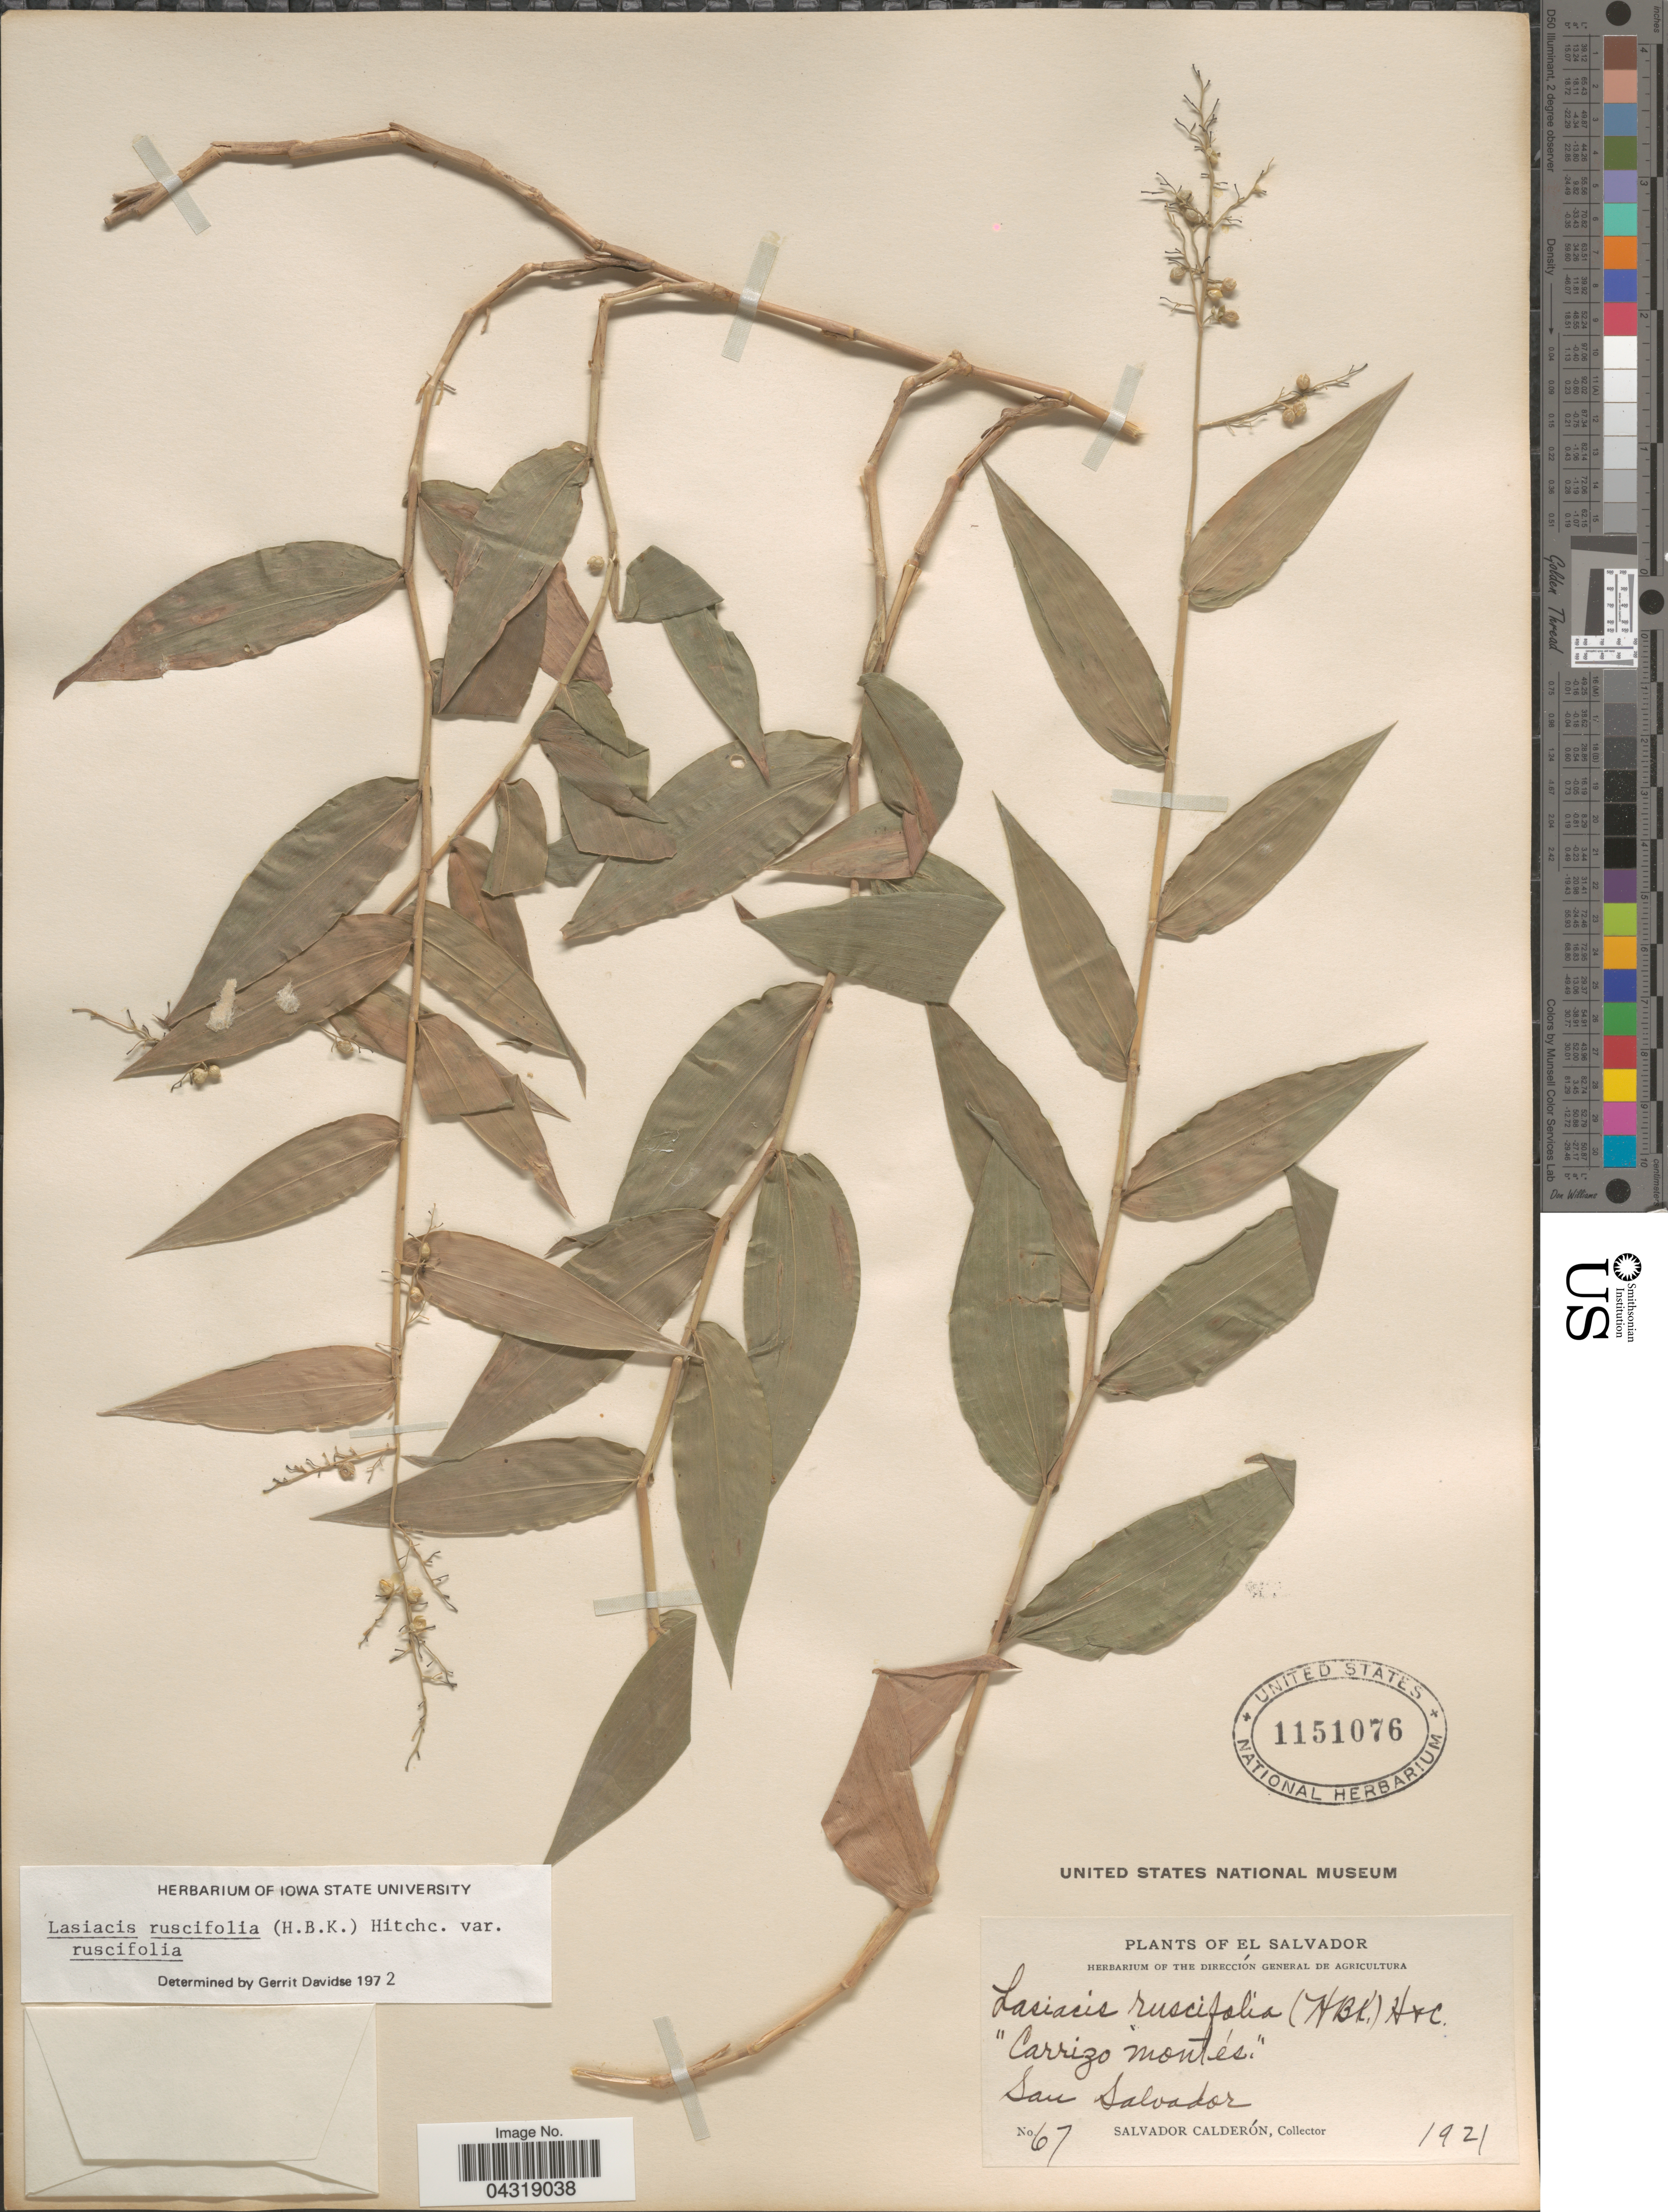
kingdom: Plantae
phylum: Tracheophyta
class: Liliopsida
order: Poales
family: Poaceae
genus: Lasiacis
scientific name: Lasiacis ruscifolia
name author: (Kunth) Hitchc.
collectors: S. Calderón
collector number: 67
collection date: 1921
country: El Salvador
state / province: San Salvador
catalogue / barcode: US 1151076